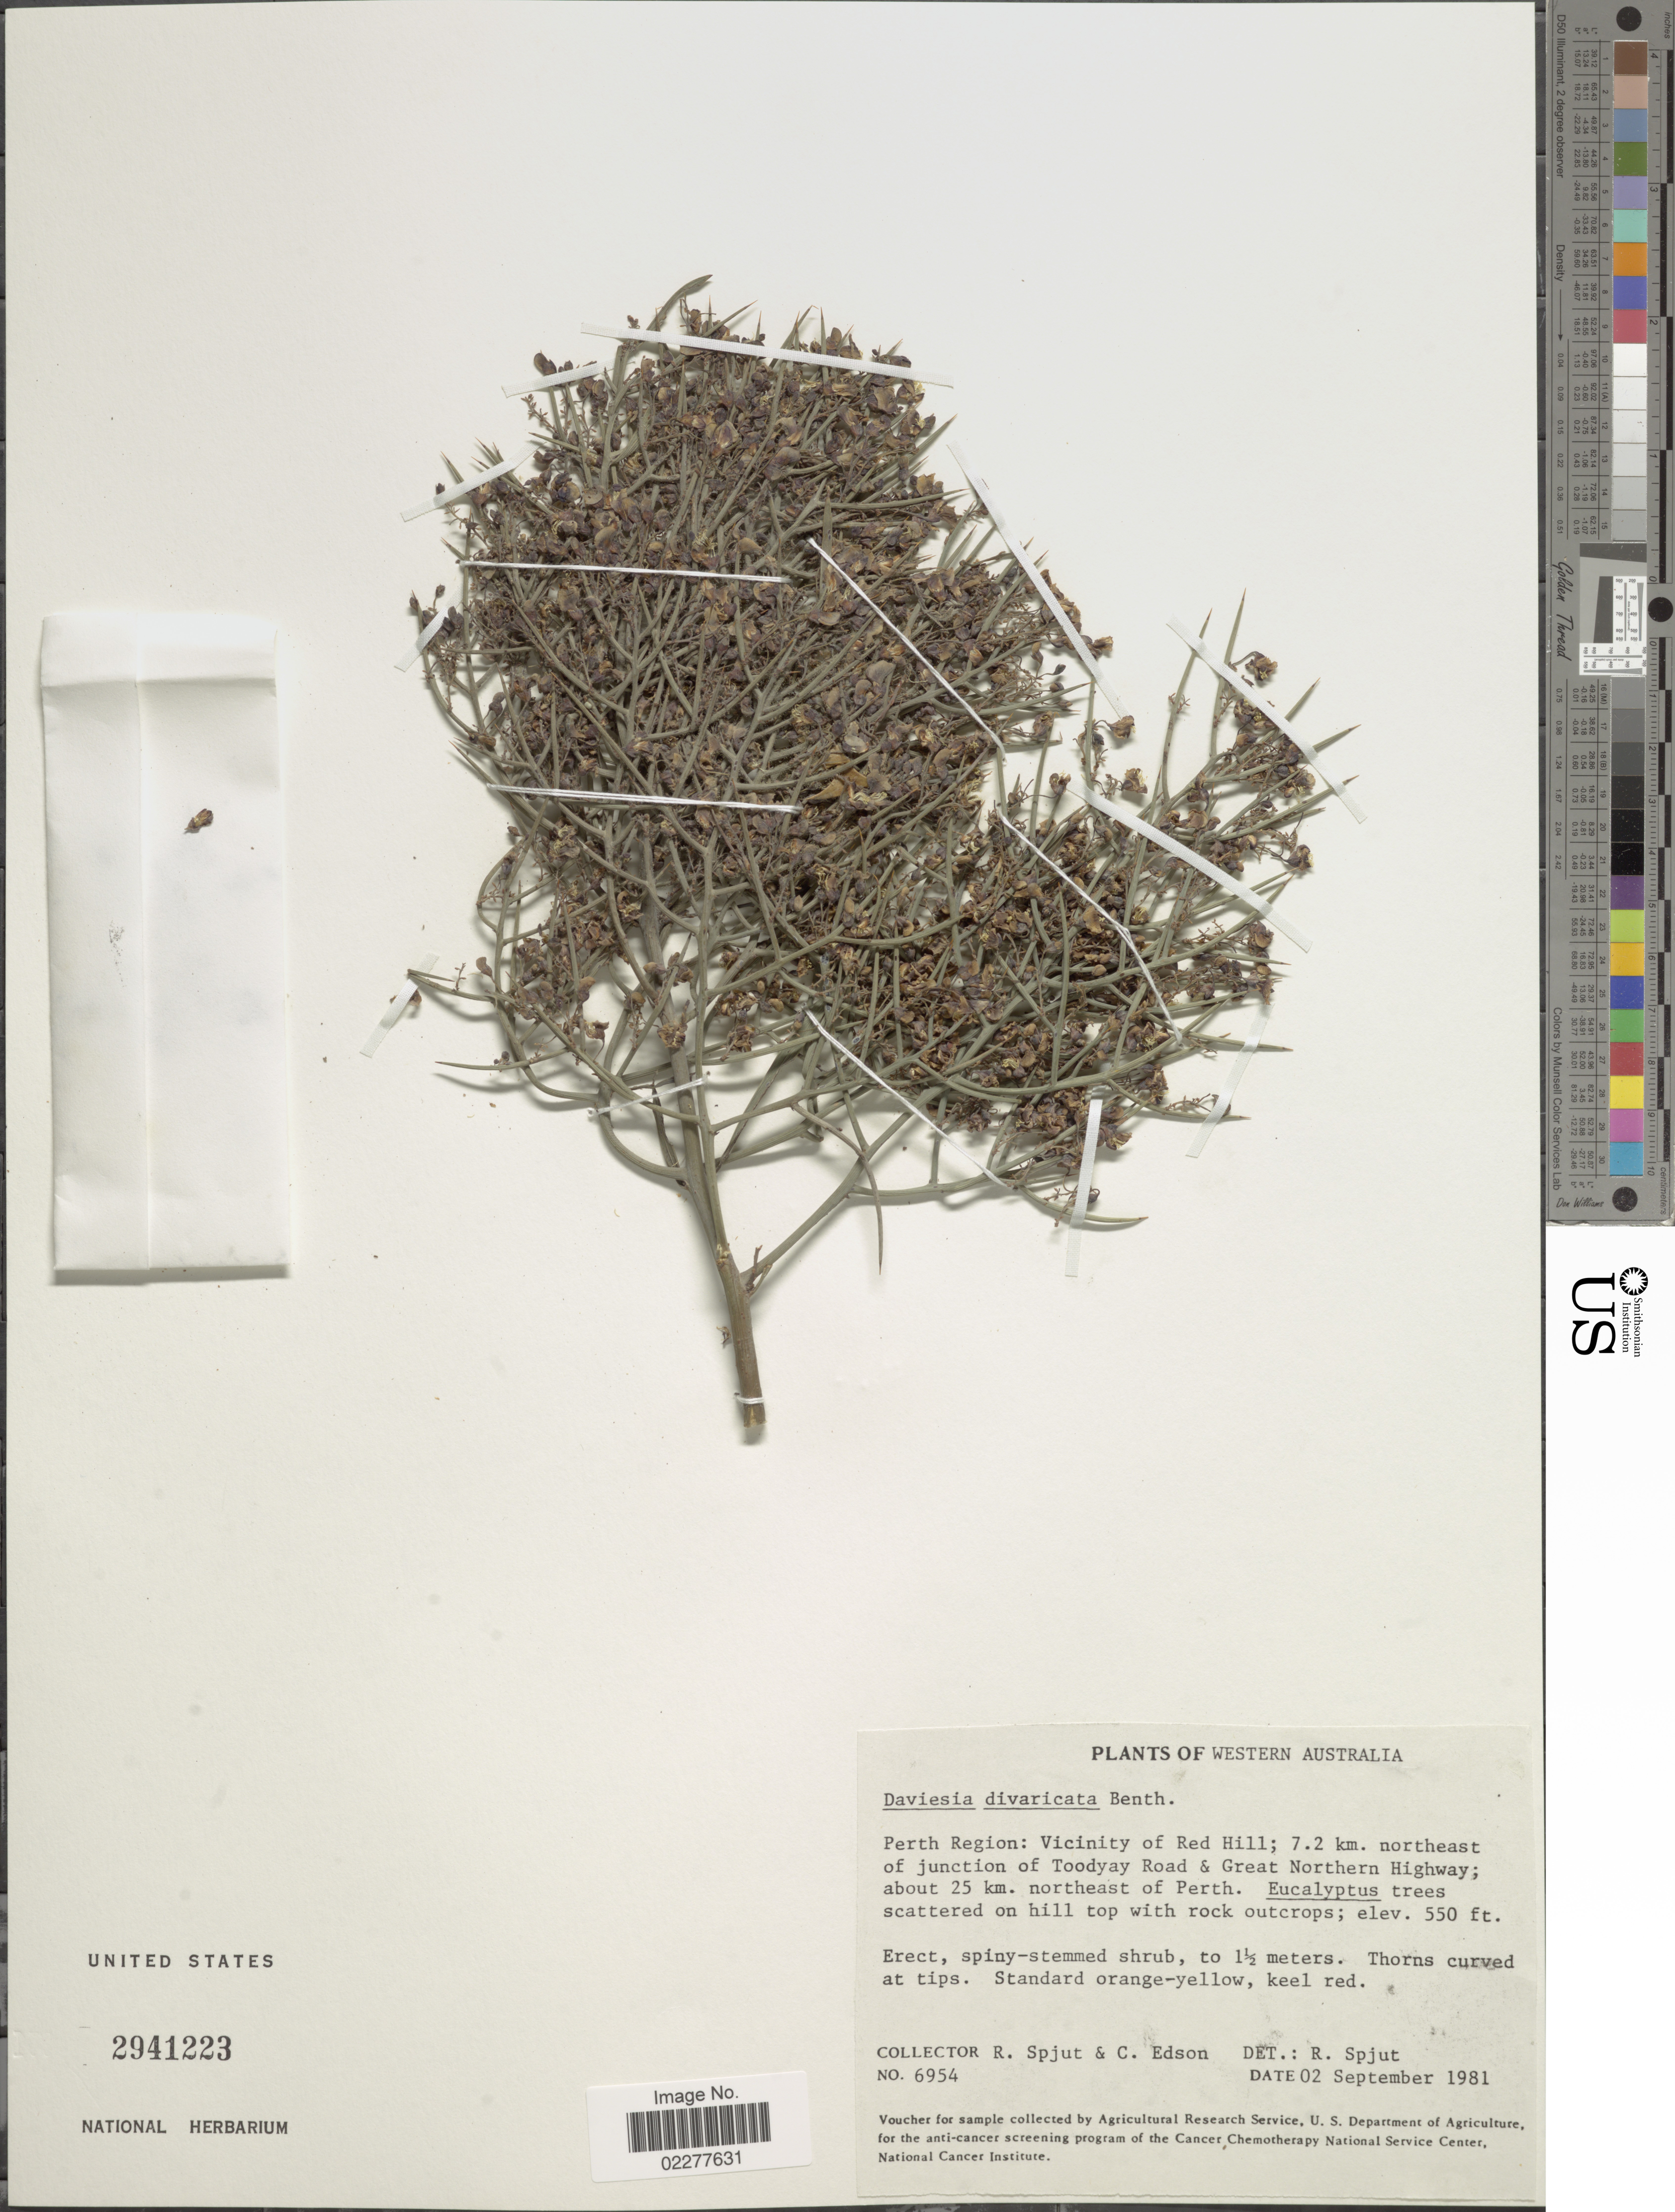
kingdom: Plantae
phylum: Tracheophyta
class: Magnoliopsida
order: Fabales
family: Fabaceae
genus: Daviesia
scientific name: Daviesia divaricata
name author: Benth.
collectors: R. Spjut & C. Edson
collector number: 6954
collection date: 1981-09-02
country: Australia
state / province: Western Australia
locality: Perth Region: Vicinity of Red Hill; 7.2 km. northeast of junction of Toodyay Road & Great Northern Highway; about 25 km northeast of Perth. Eucalyptus trees scatterd on hill top with rock outcrops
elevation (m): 168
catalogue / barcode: US 2941223